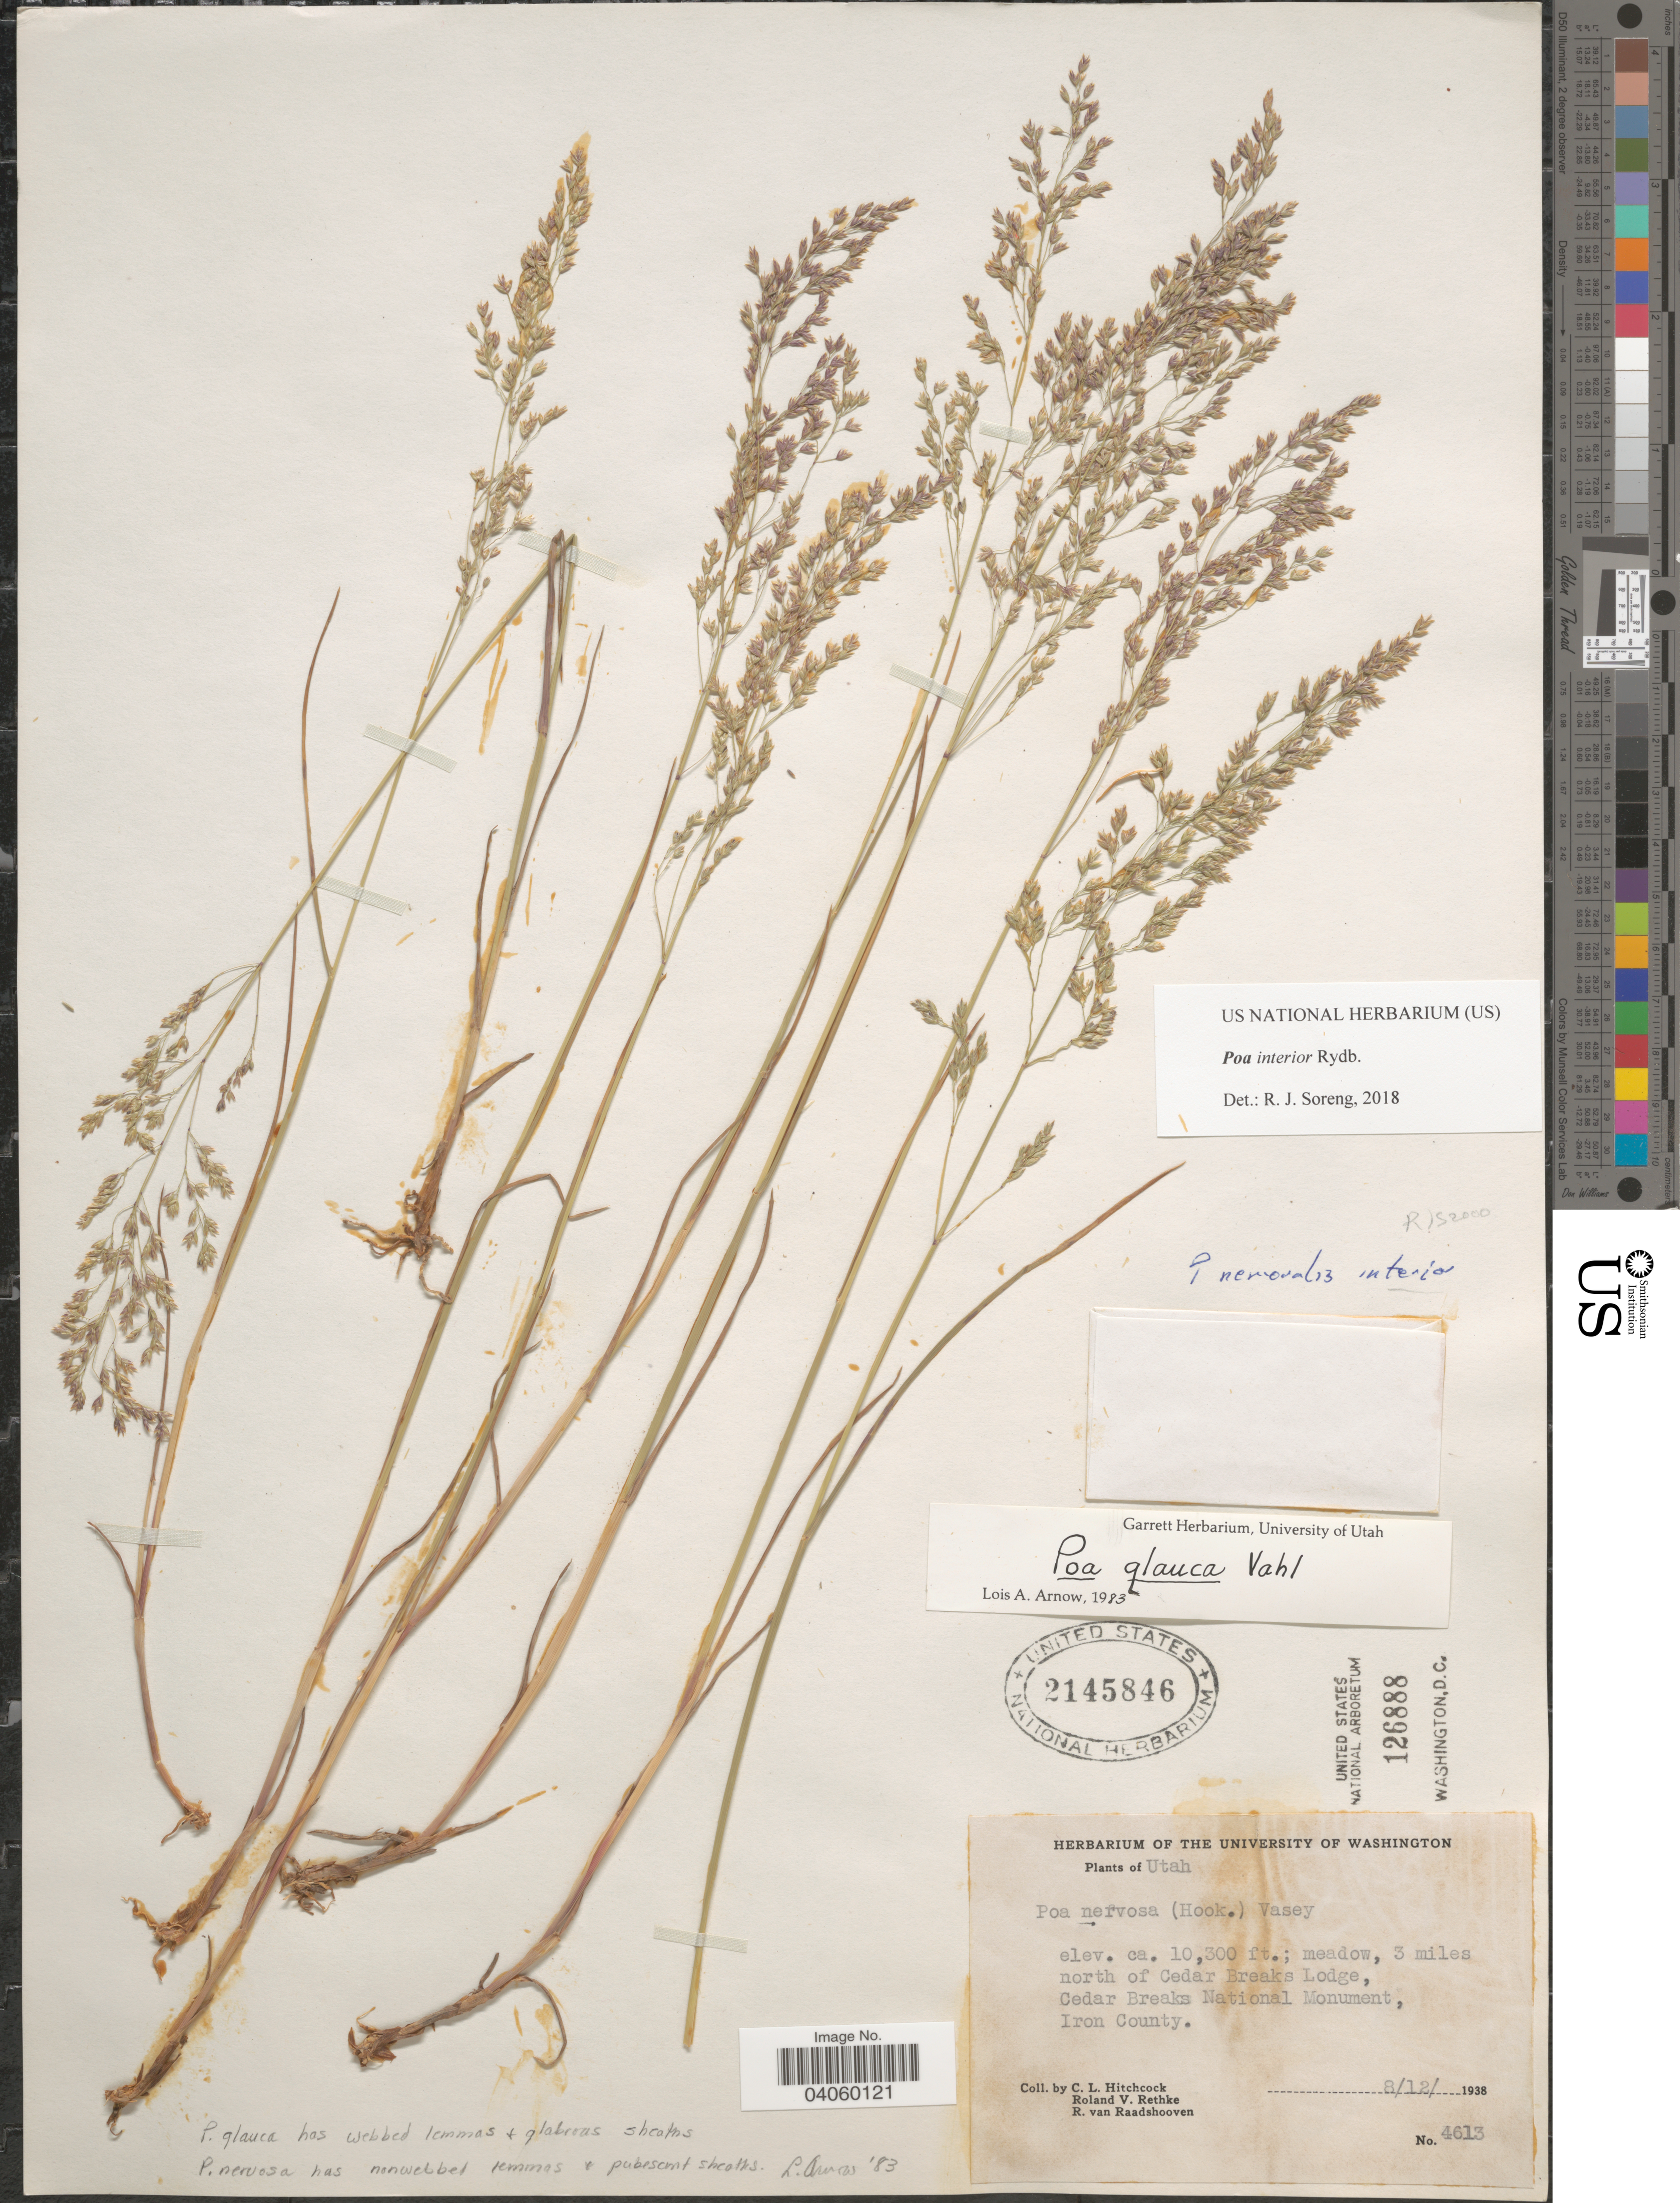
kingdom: Plantae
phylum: Tracheophyta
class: Liliopsida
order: Poales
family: Poaceae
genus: Poa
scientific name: Poa interior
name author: Rydb.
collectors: C. L. Hitchcock, R. Rethke & R. Raadshooven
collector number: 4613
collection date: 1938-08-12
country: United States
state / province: Utah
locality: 3 miles north of Cedar Breaks Lodge, Cedar Breaks National Monument, Iron County.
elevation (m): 3139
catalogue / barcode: US 2145846